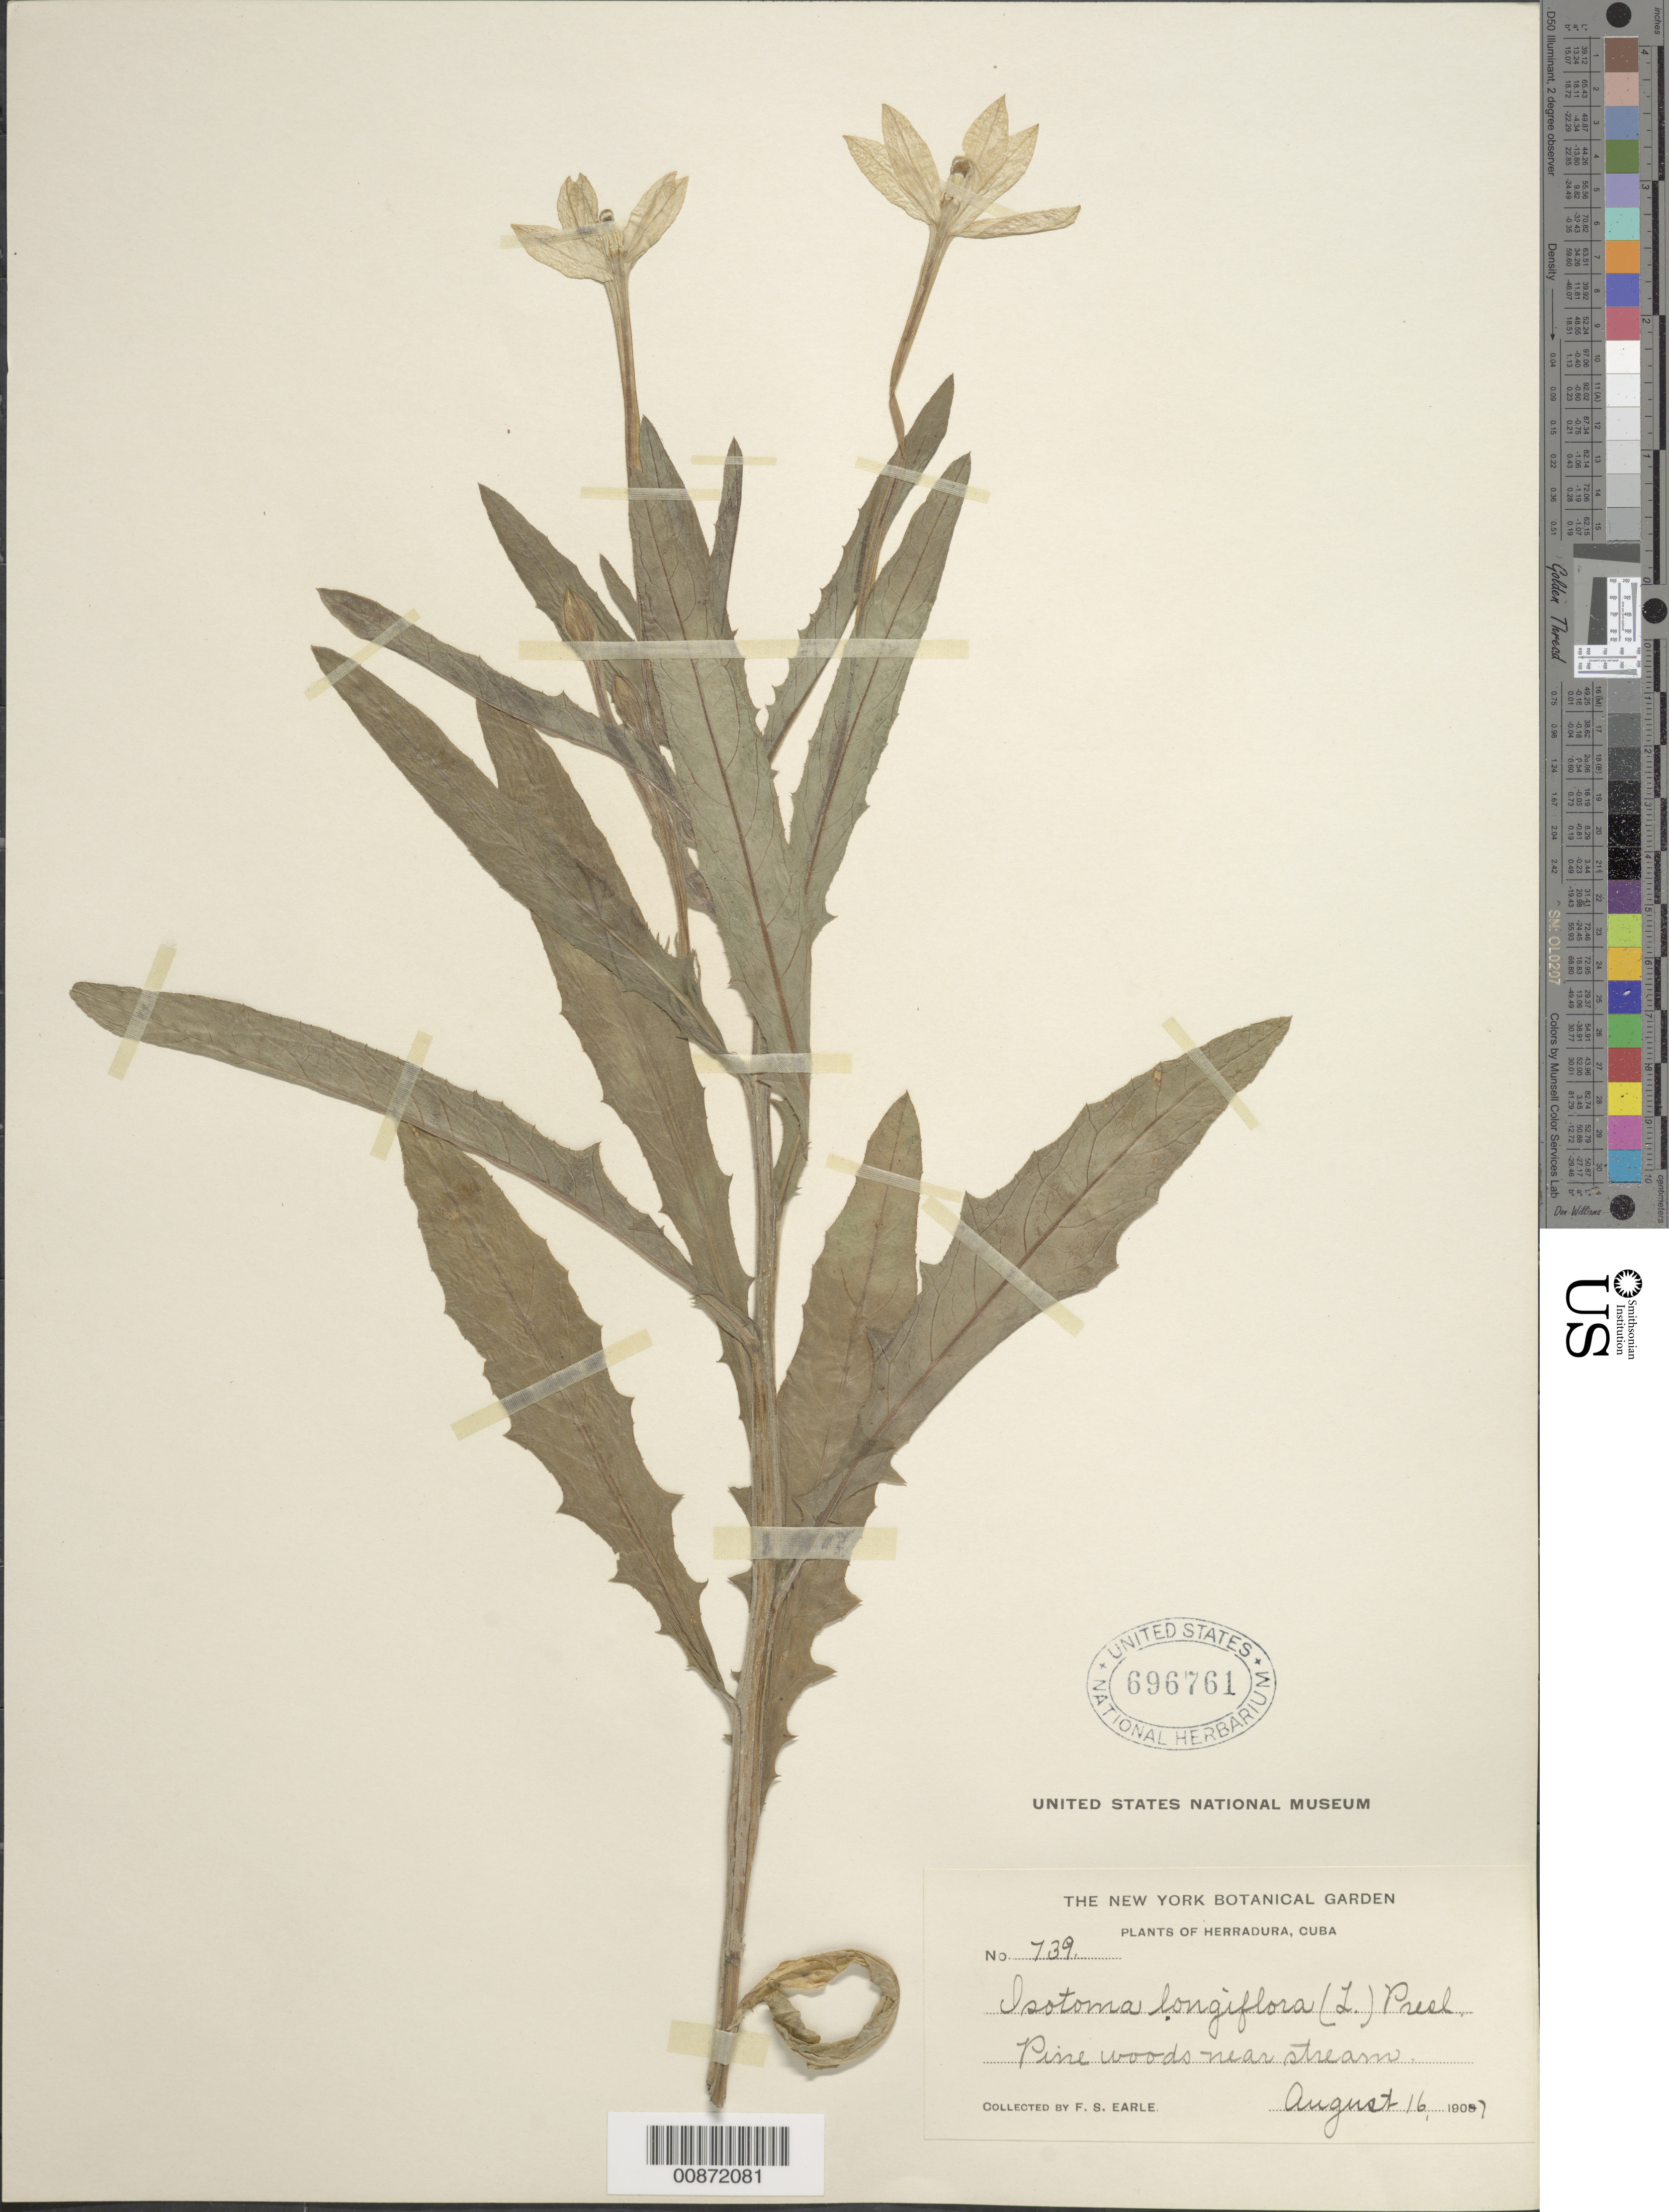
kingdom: Plantae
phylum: Tracheophyta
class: Magnoliopsida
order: Asterales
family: Campanulaceae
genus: Hippobroma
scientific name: Hippobroma longiflora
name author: (L.) G. Don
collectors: F. S. Earle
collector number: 739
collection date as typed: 16 Aug 1907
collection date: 1907-08-16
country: Cuba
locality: Herradura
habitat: Pine woods near stream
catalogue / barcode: US 696761